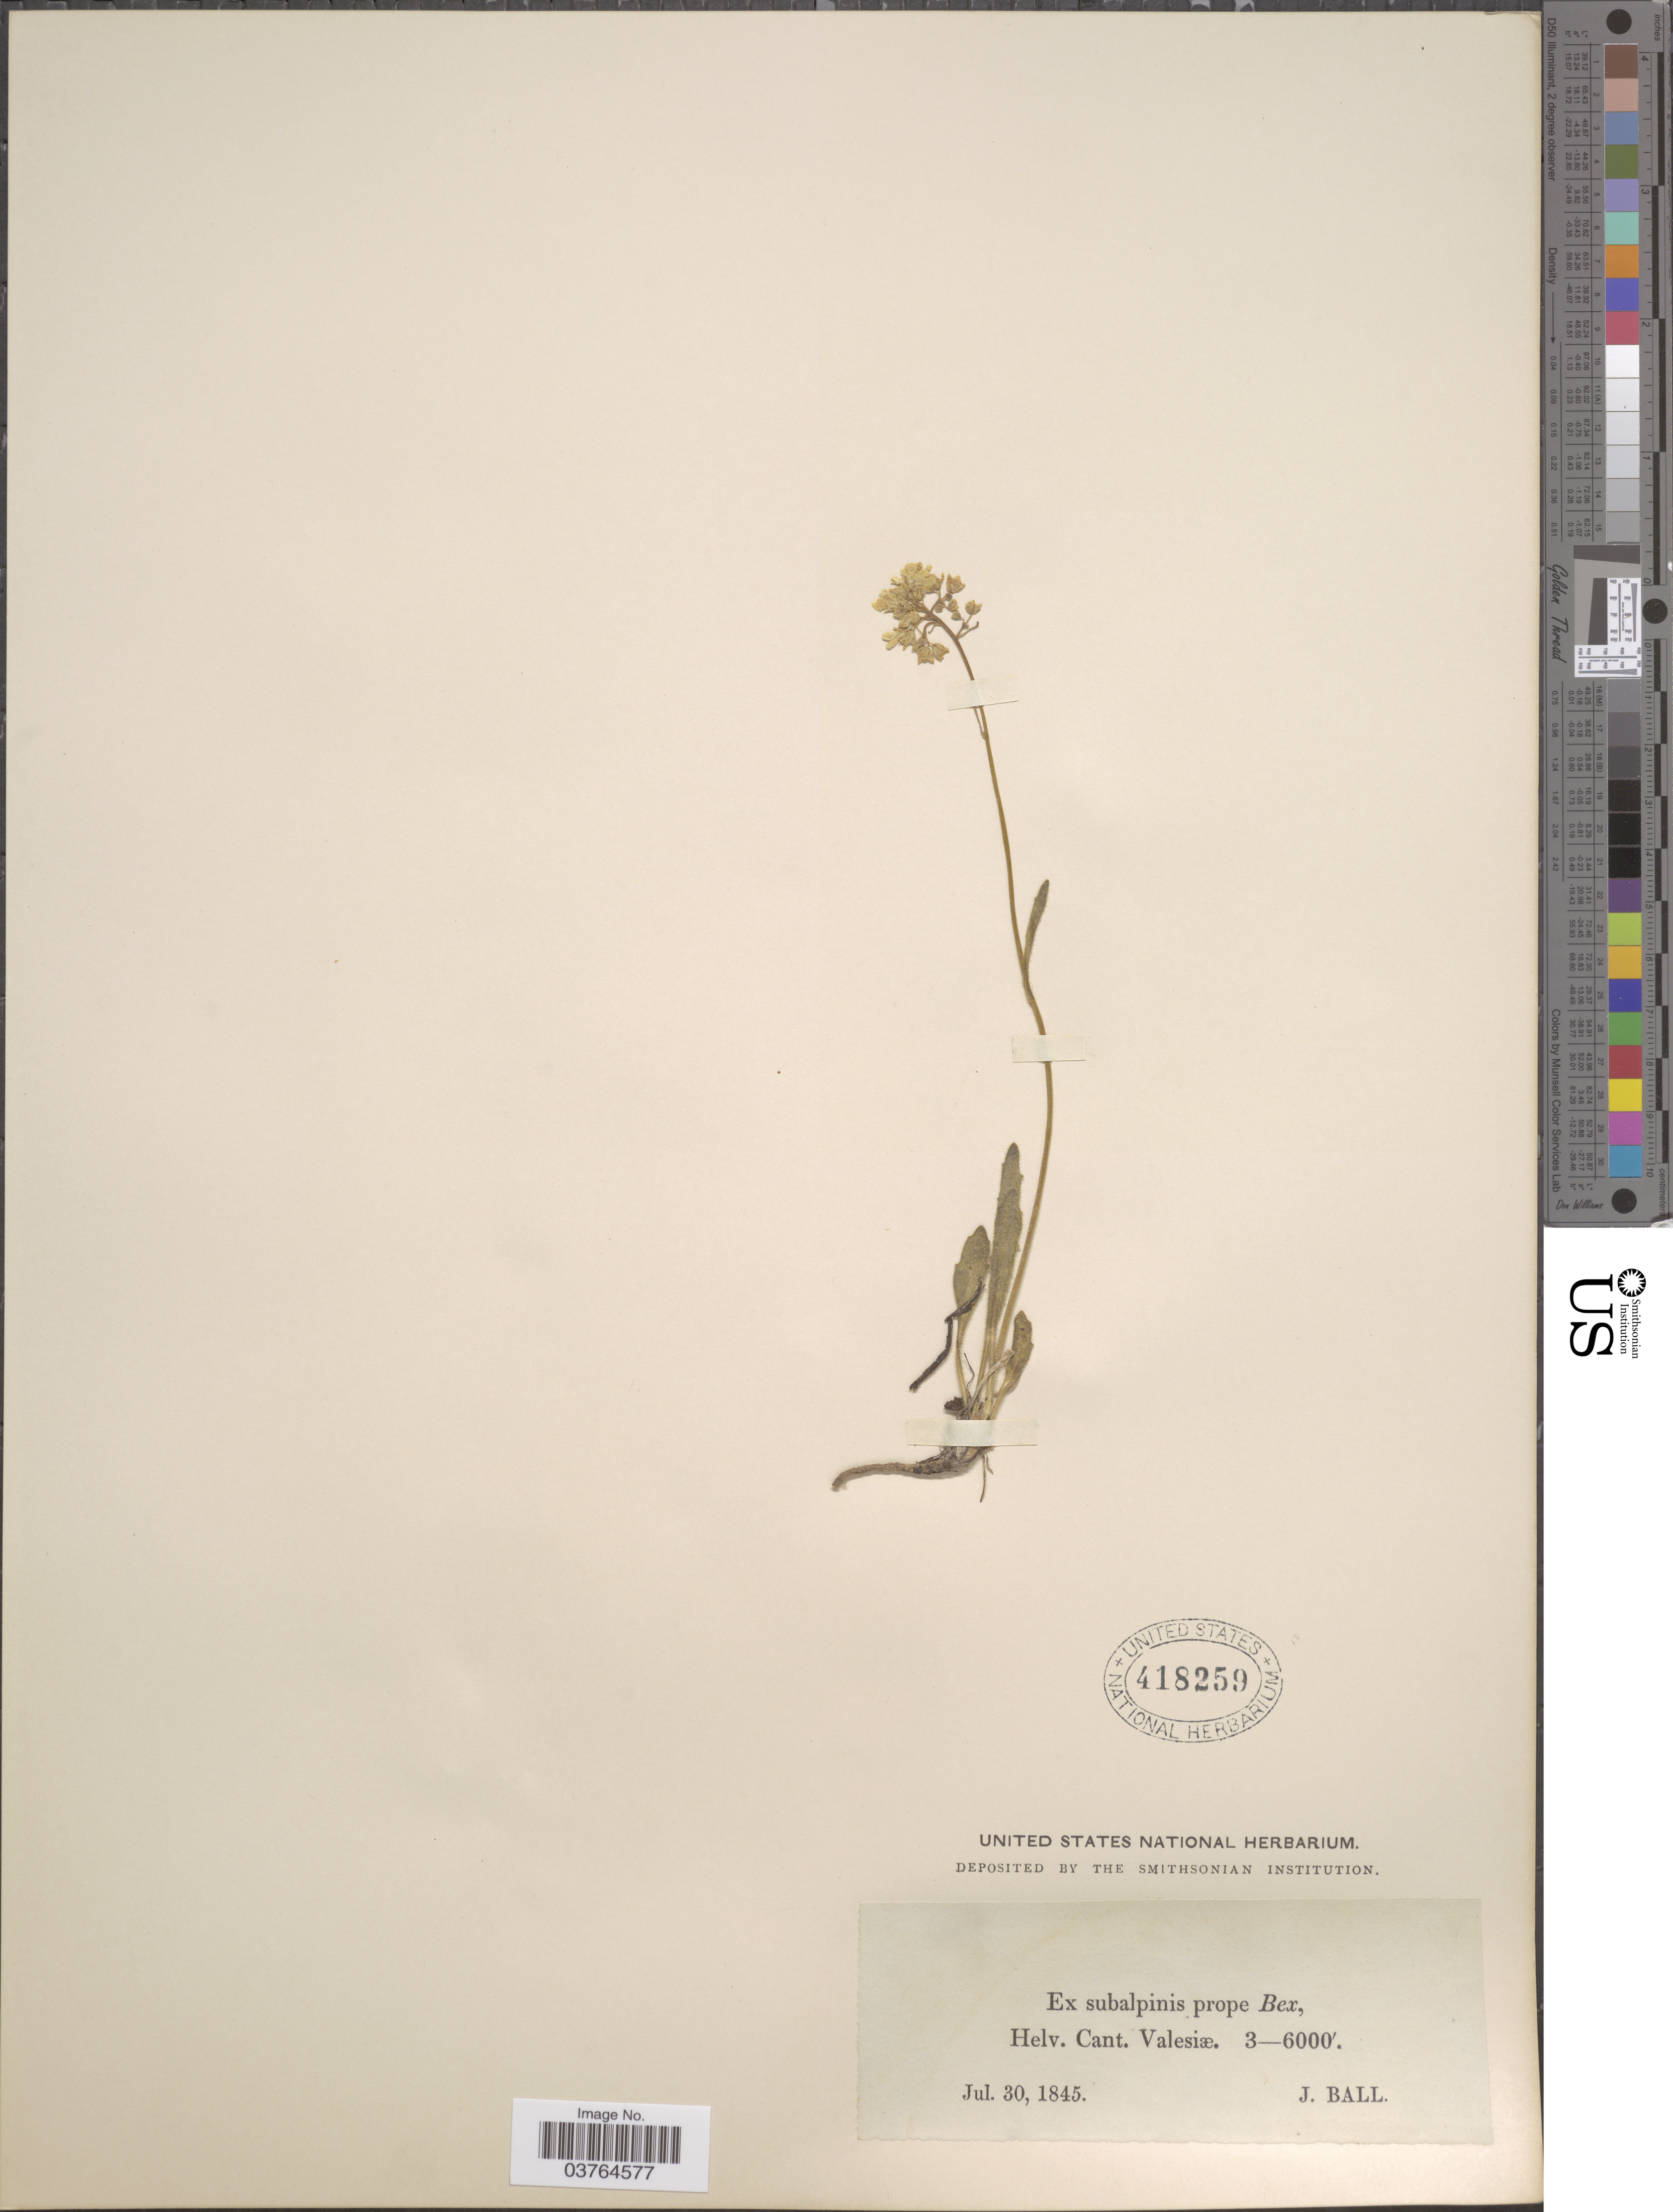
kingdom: Plantae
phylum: Tracheophyta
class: Magnoliopsida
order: Brassicales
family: Brassicaceae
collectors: J. Ball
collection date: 1845-07-30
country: Switzerland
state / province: Valais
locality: Ex subalpinis prope Bex, Helv. Cant. Valesiæ.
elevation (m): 914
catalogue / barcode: US 418259